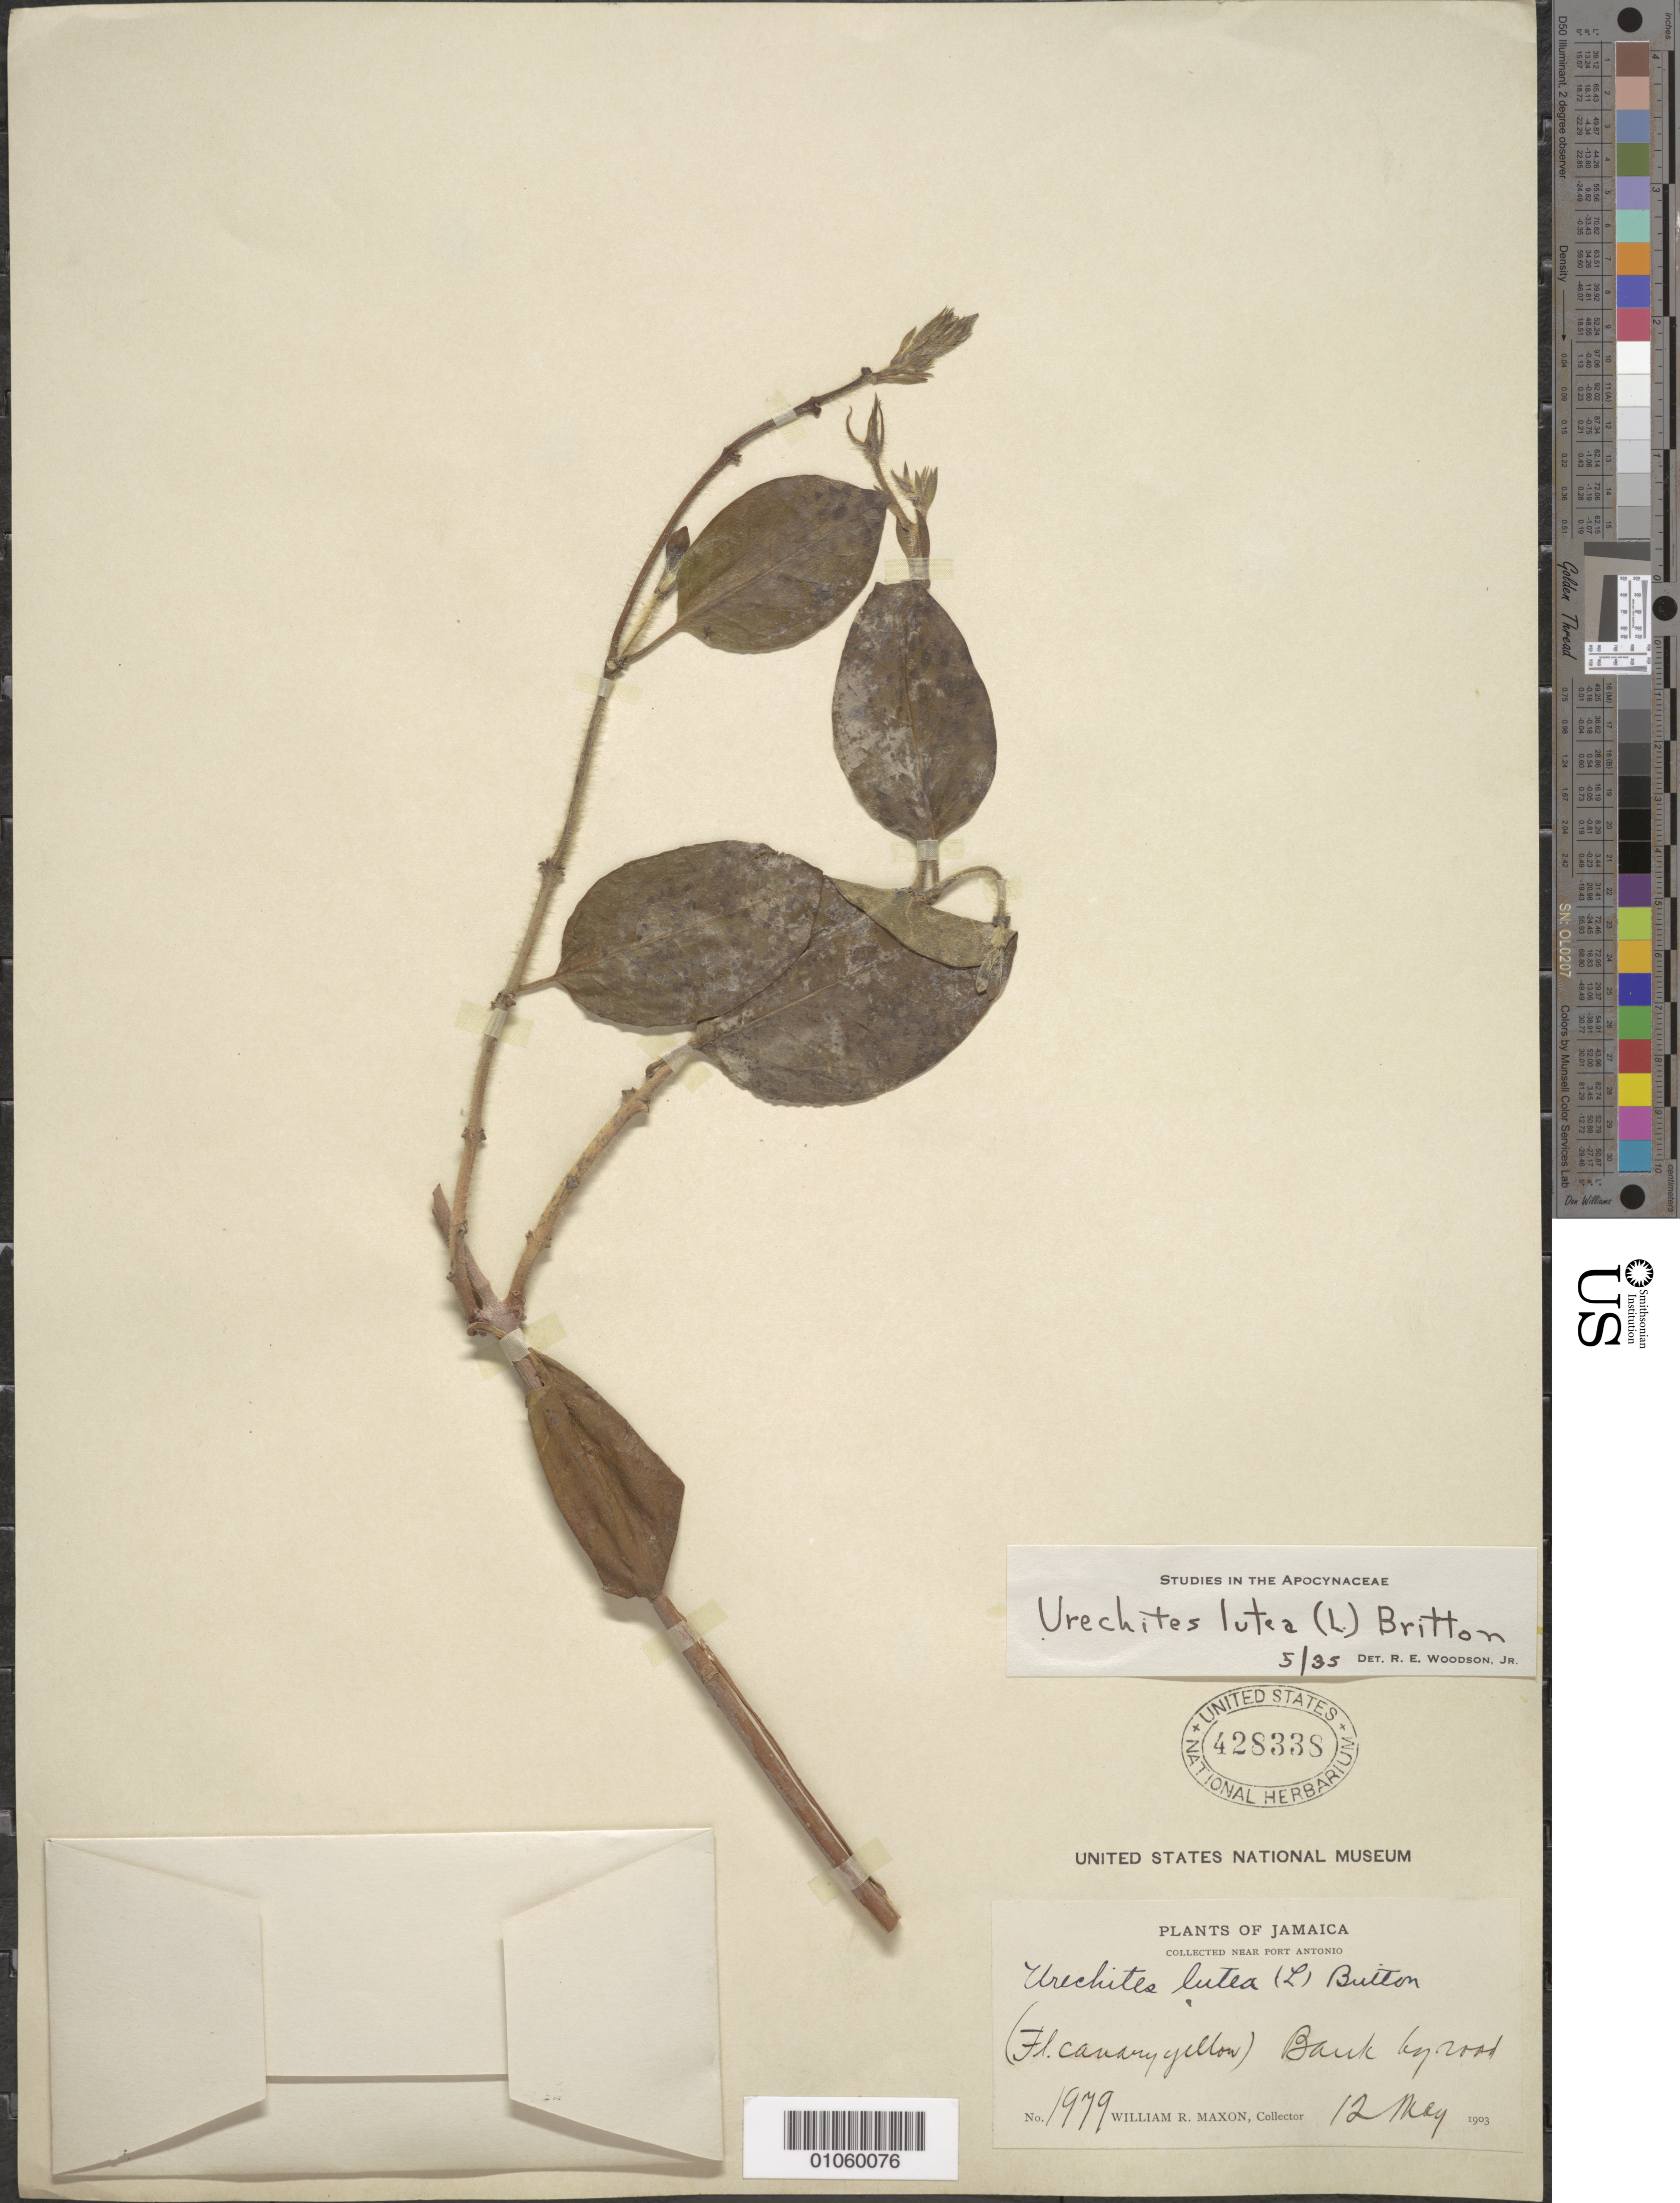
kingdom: Plantae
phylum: Tracheophyta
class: Magnoliopsida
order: Gentianales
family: Apocynaceae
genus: Urechites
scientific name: Urechites lutea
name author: (L.) Britton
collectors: W. R. Maxon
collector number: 1979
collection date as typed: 12 May 1903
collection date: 1903-05-12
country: Jamaica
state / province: Portland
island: Jamaica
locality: By road, near Port Antonio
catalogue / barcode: US 428338